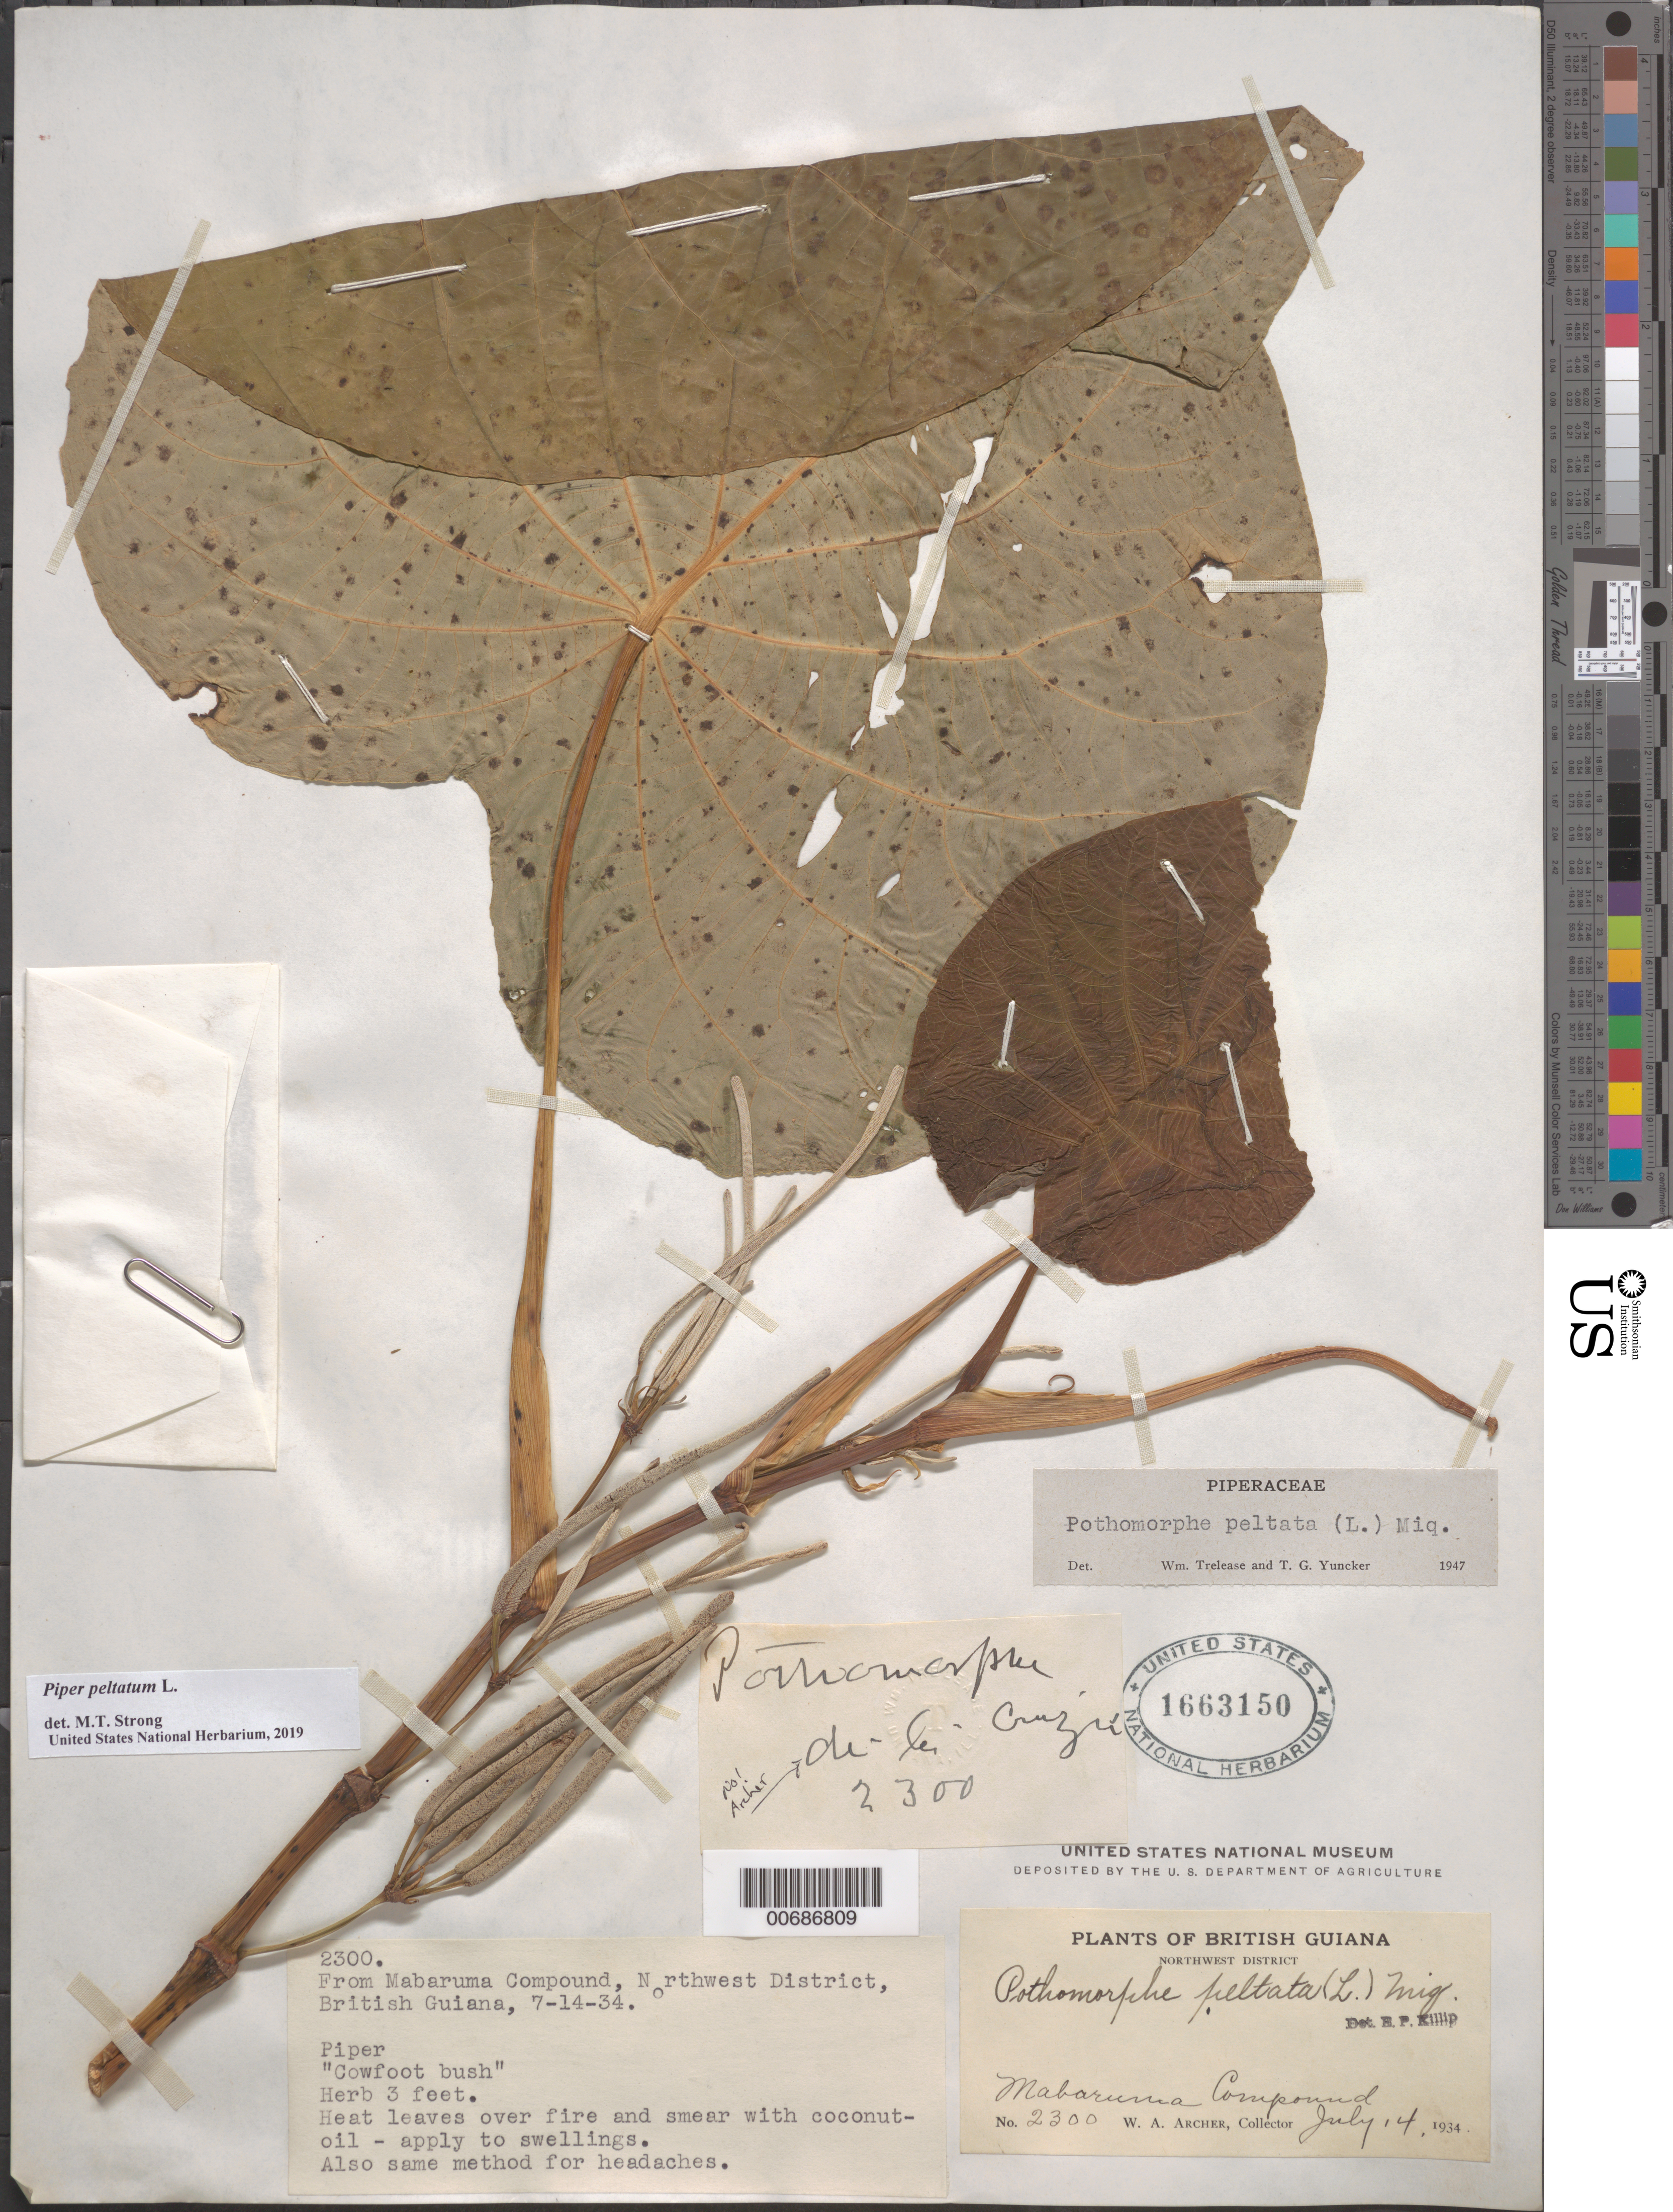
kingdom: Plantae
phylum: Tracheophyta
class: Magnoliopsida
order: Piperales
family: Piperaceae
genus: Piper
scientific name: Piper peltatum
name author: L.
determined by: Strong, M. T., (US), Smithsonian Institution - National Museum of Natural History (UNITED STATES)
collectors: W. A. Archer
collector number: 2300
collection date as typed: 14-Jul-34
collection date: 1934-07-14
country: Guyana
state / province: Barima-Waini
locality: Mabaruma Compound, NW Dist.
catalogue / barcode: US 1663150